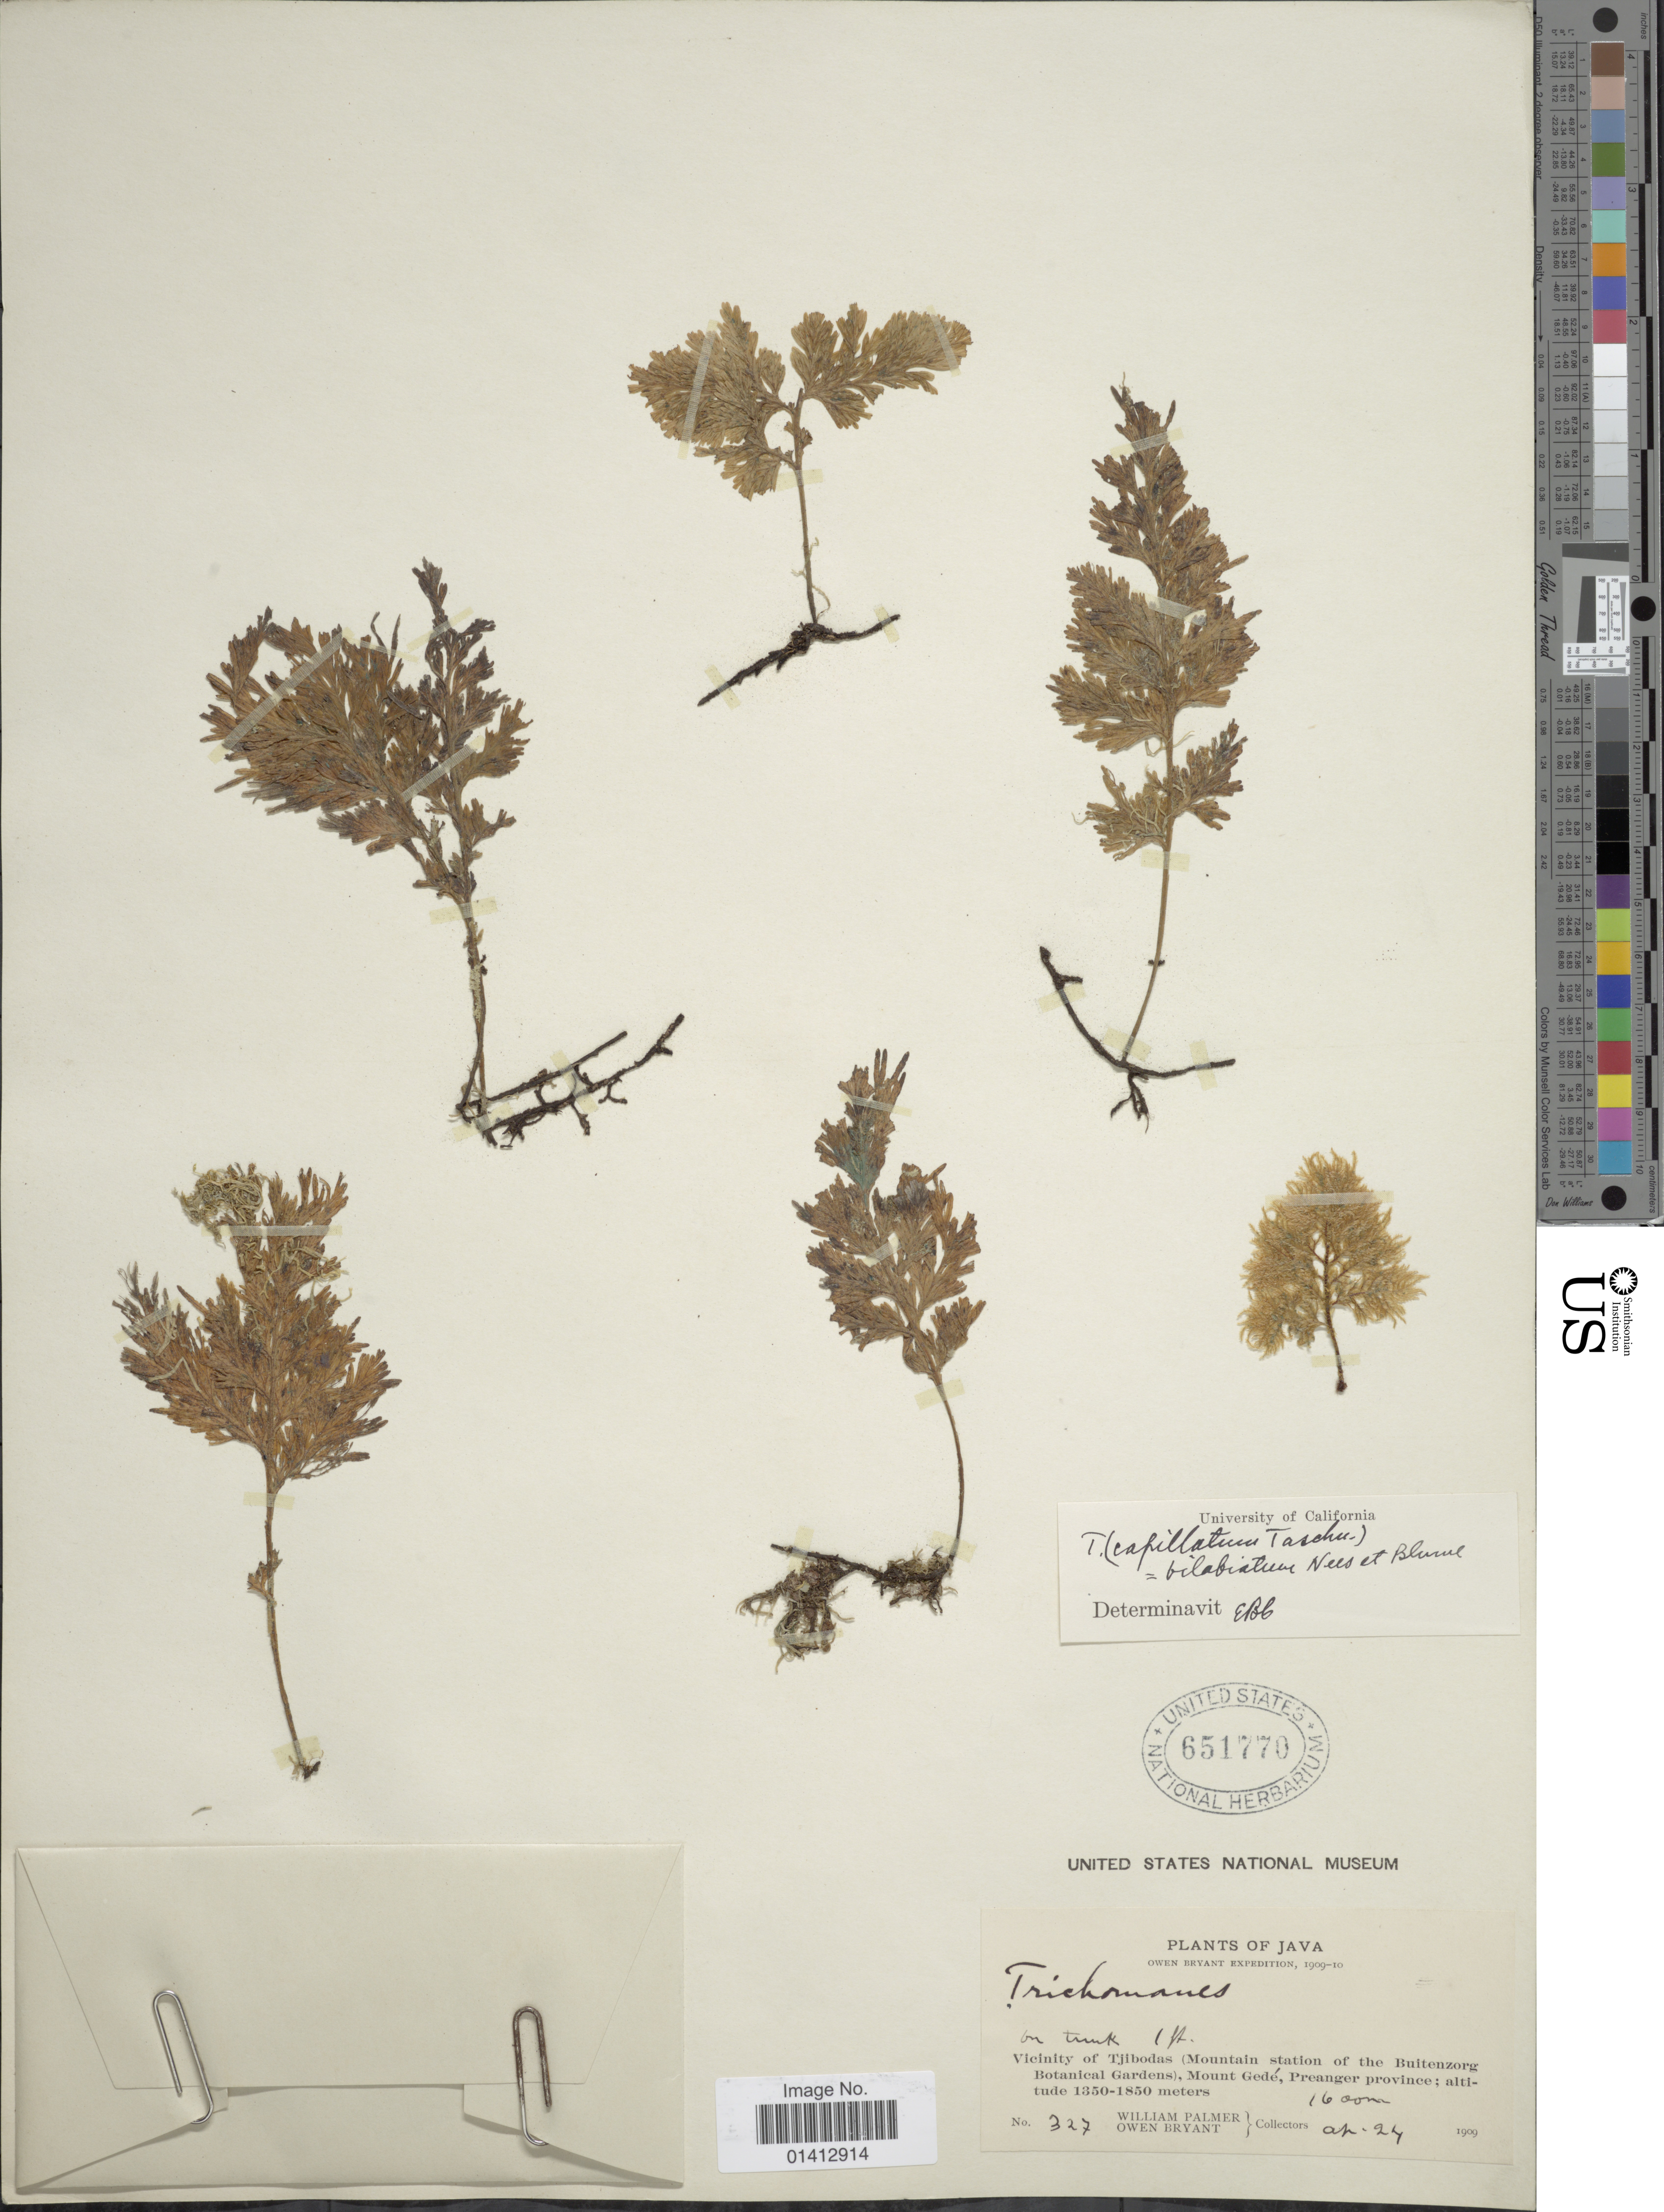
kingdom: Plantae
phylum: Tracheophyta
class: Polypodiopsida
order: Hymenophyllales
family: Hymenophyllaceae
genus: Crepidomanes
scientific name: Crepidomanes bilabiatum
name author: (Nees ex Blume) Copel.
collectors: W. Palmer & O. Bryant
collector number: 327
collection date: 1909-04-24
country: Indonesia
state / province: Java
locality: Vicinity of Tjibodas (Mountain station of the Buitenzorg Botanical Gardens), Mount Gedé, Preanger province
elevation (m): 1350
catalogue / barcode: US 651770